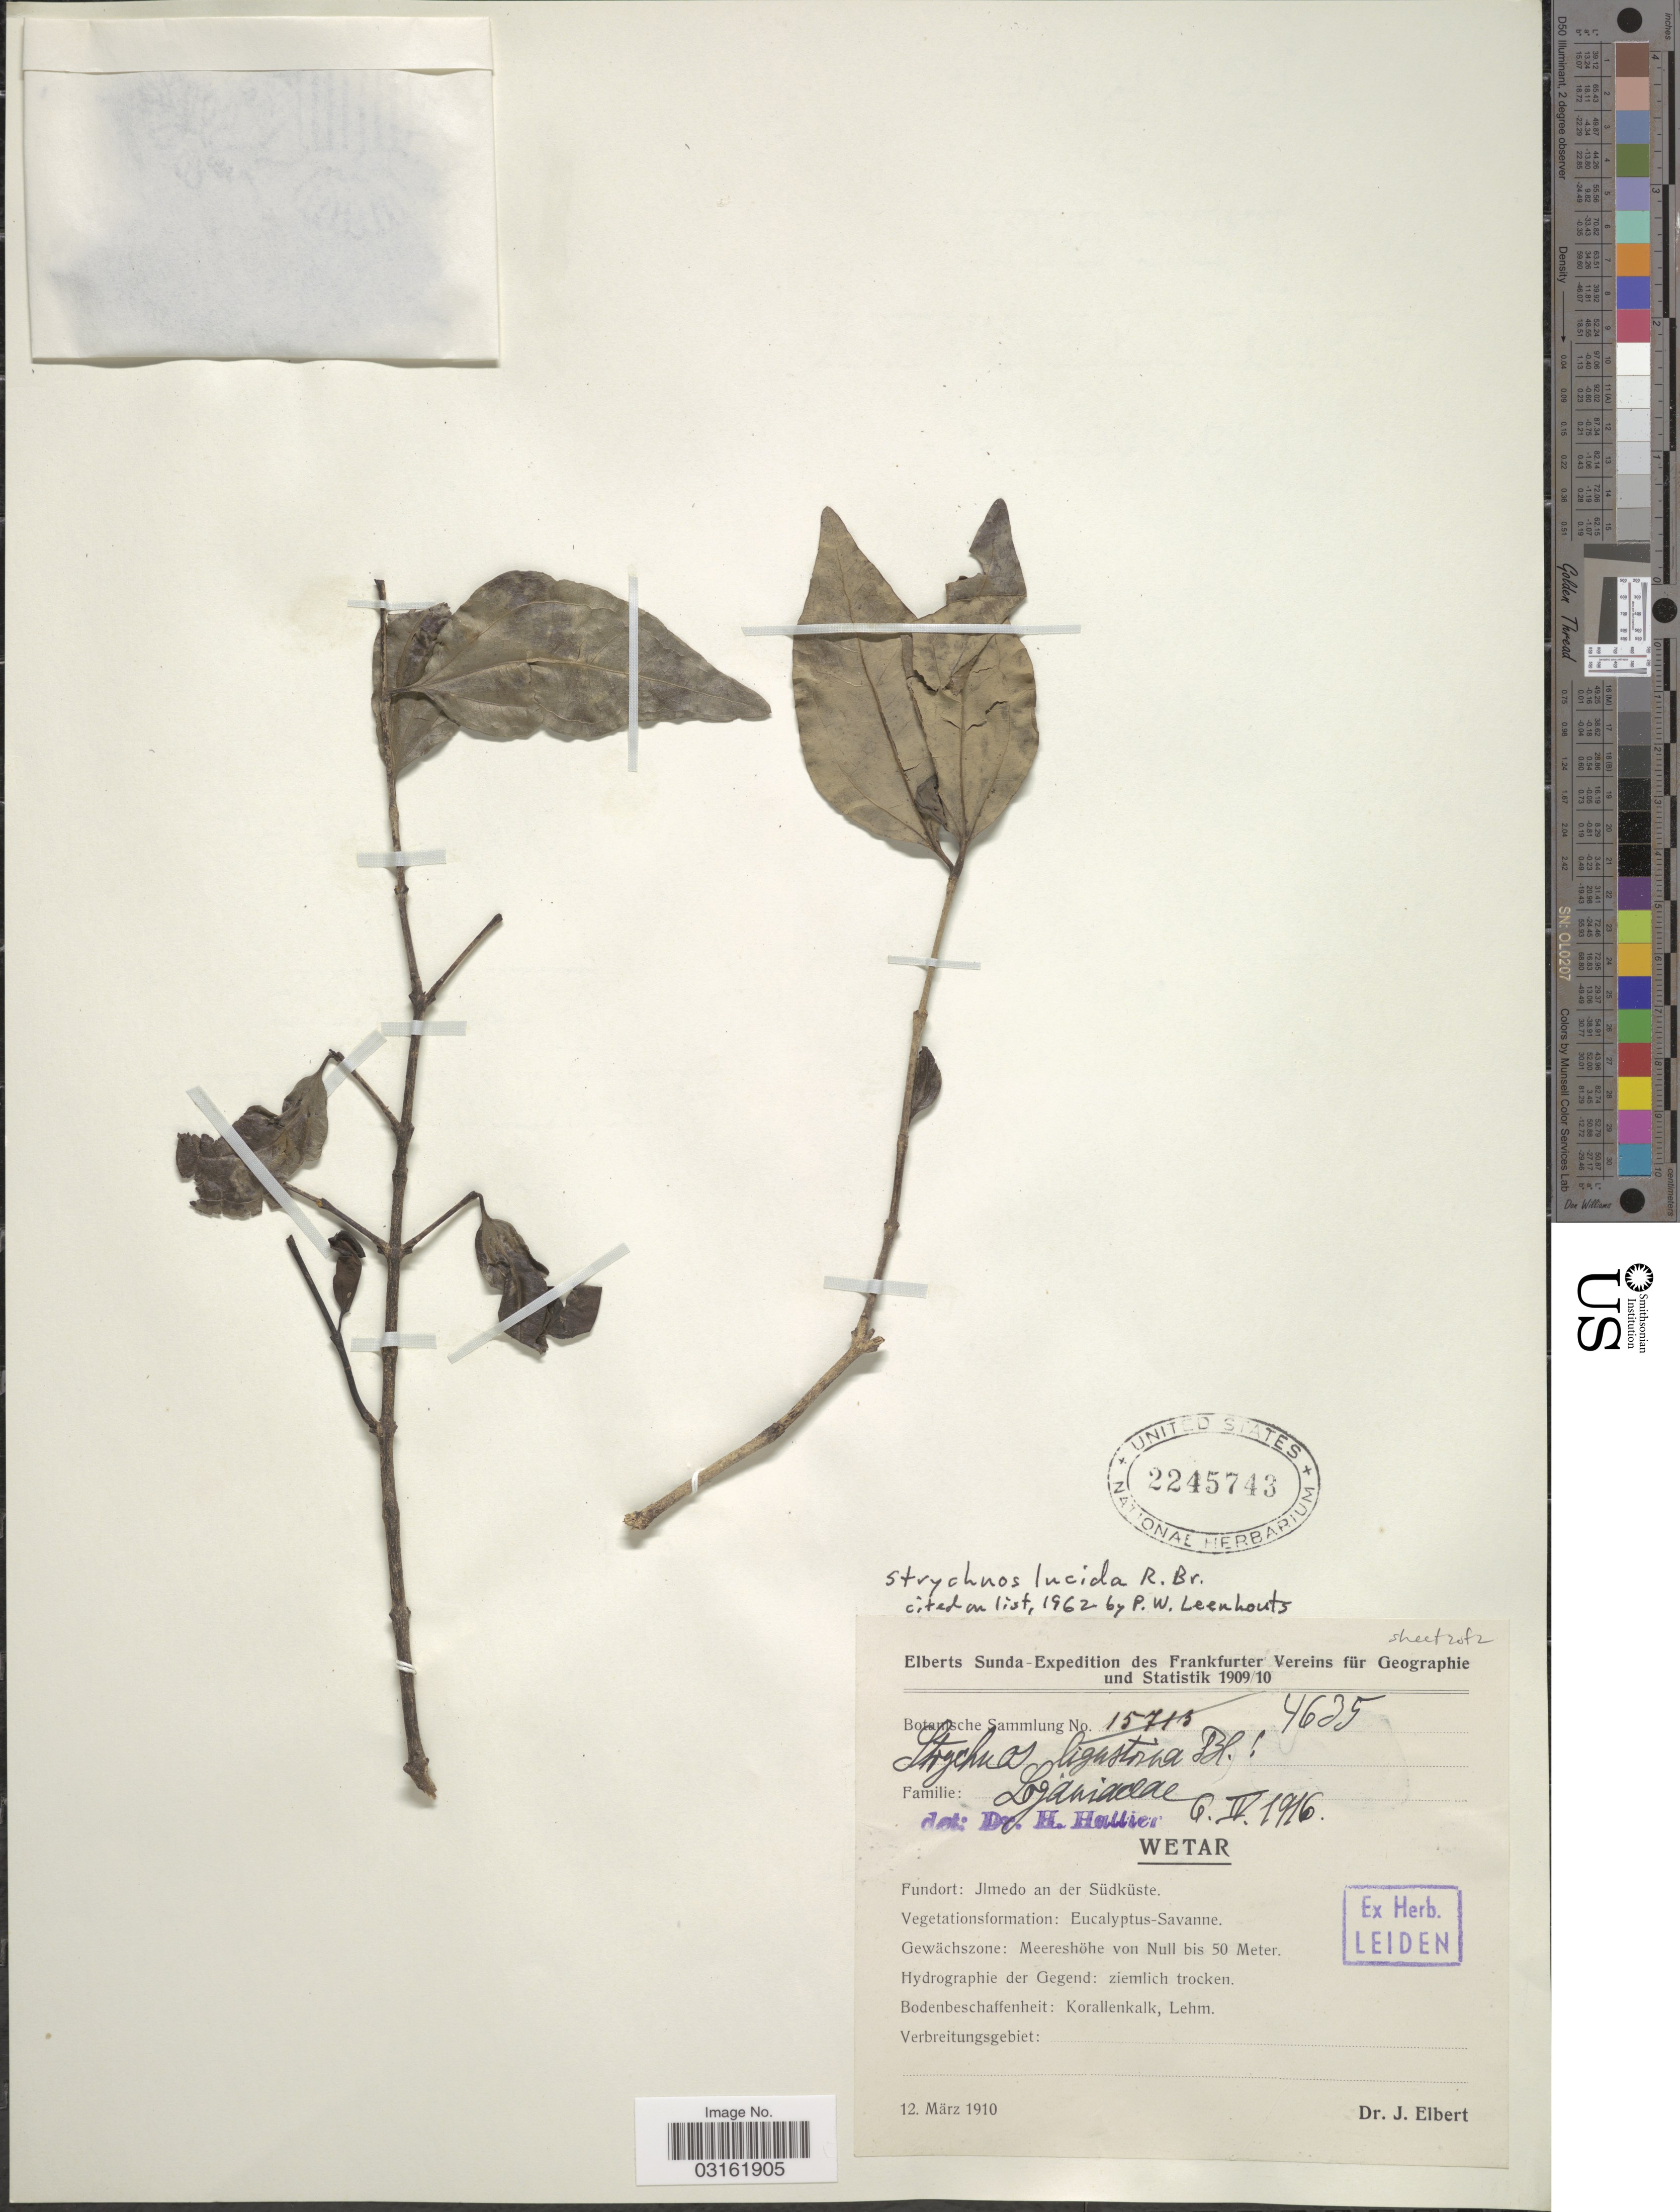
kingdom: Plantae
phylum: Tracheophyta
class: Magnoliopsida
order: Gentianales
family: Loganiaceae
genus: Strychnos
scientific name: Strychnos lucida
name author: R. Br.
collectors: J. Elbert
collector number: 4635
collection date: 1910-03-12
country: Indonesia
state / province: Maluku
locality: Wetar. Fundort: Jlmedo an der Südküste.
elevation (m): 50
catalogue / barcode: US 2245743